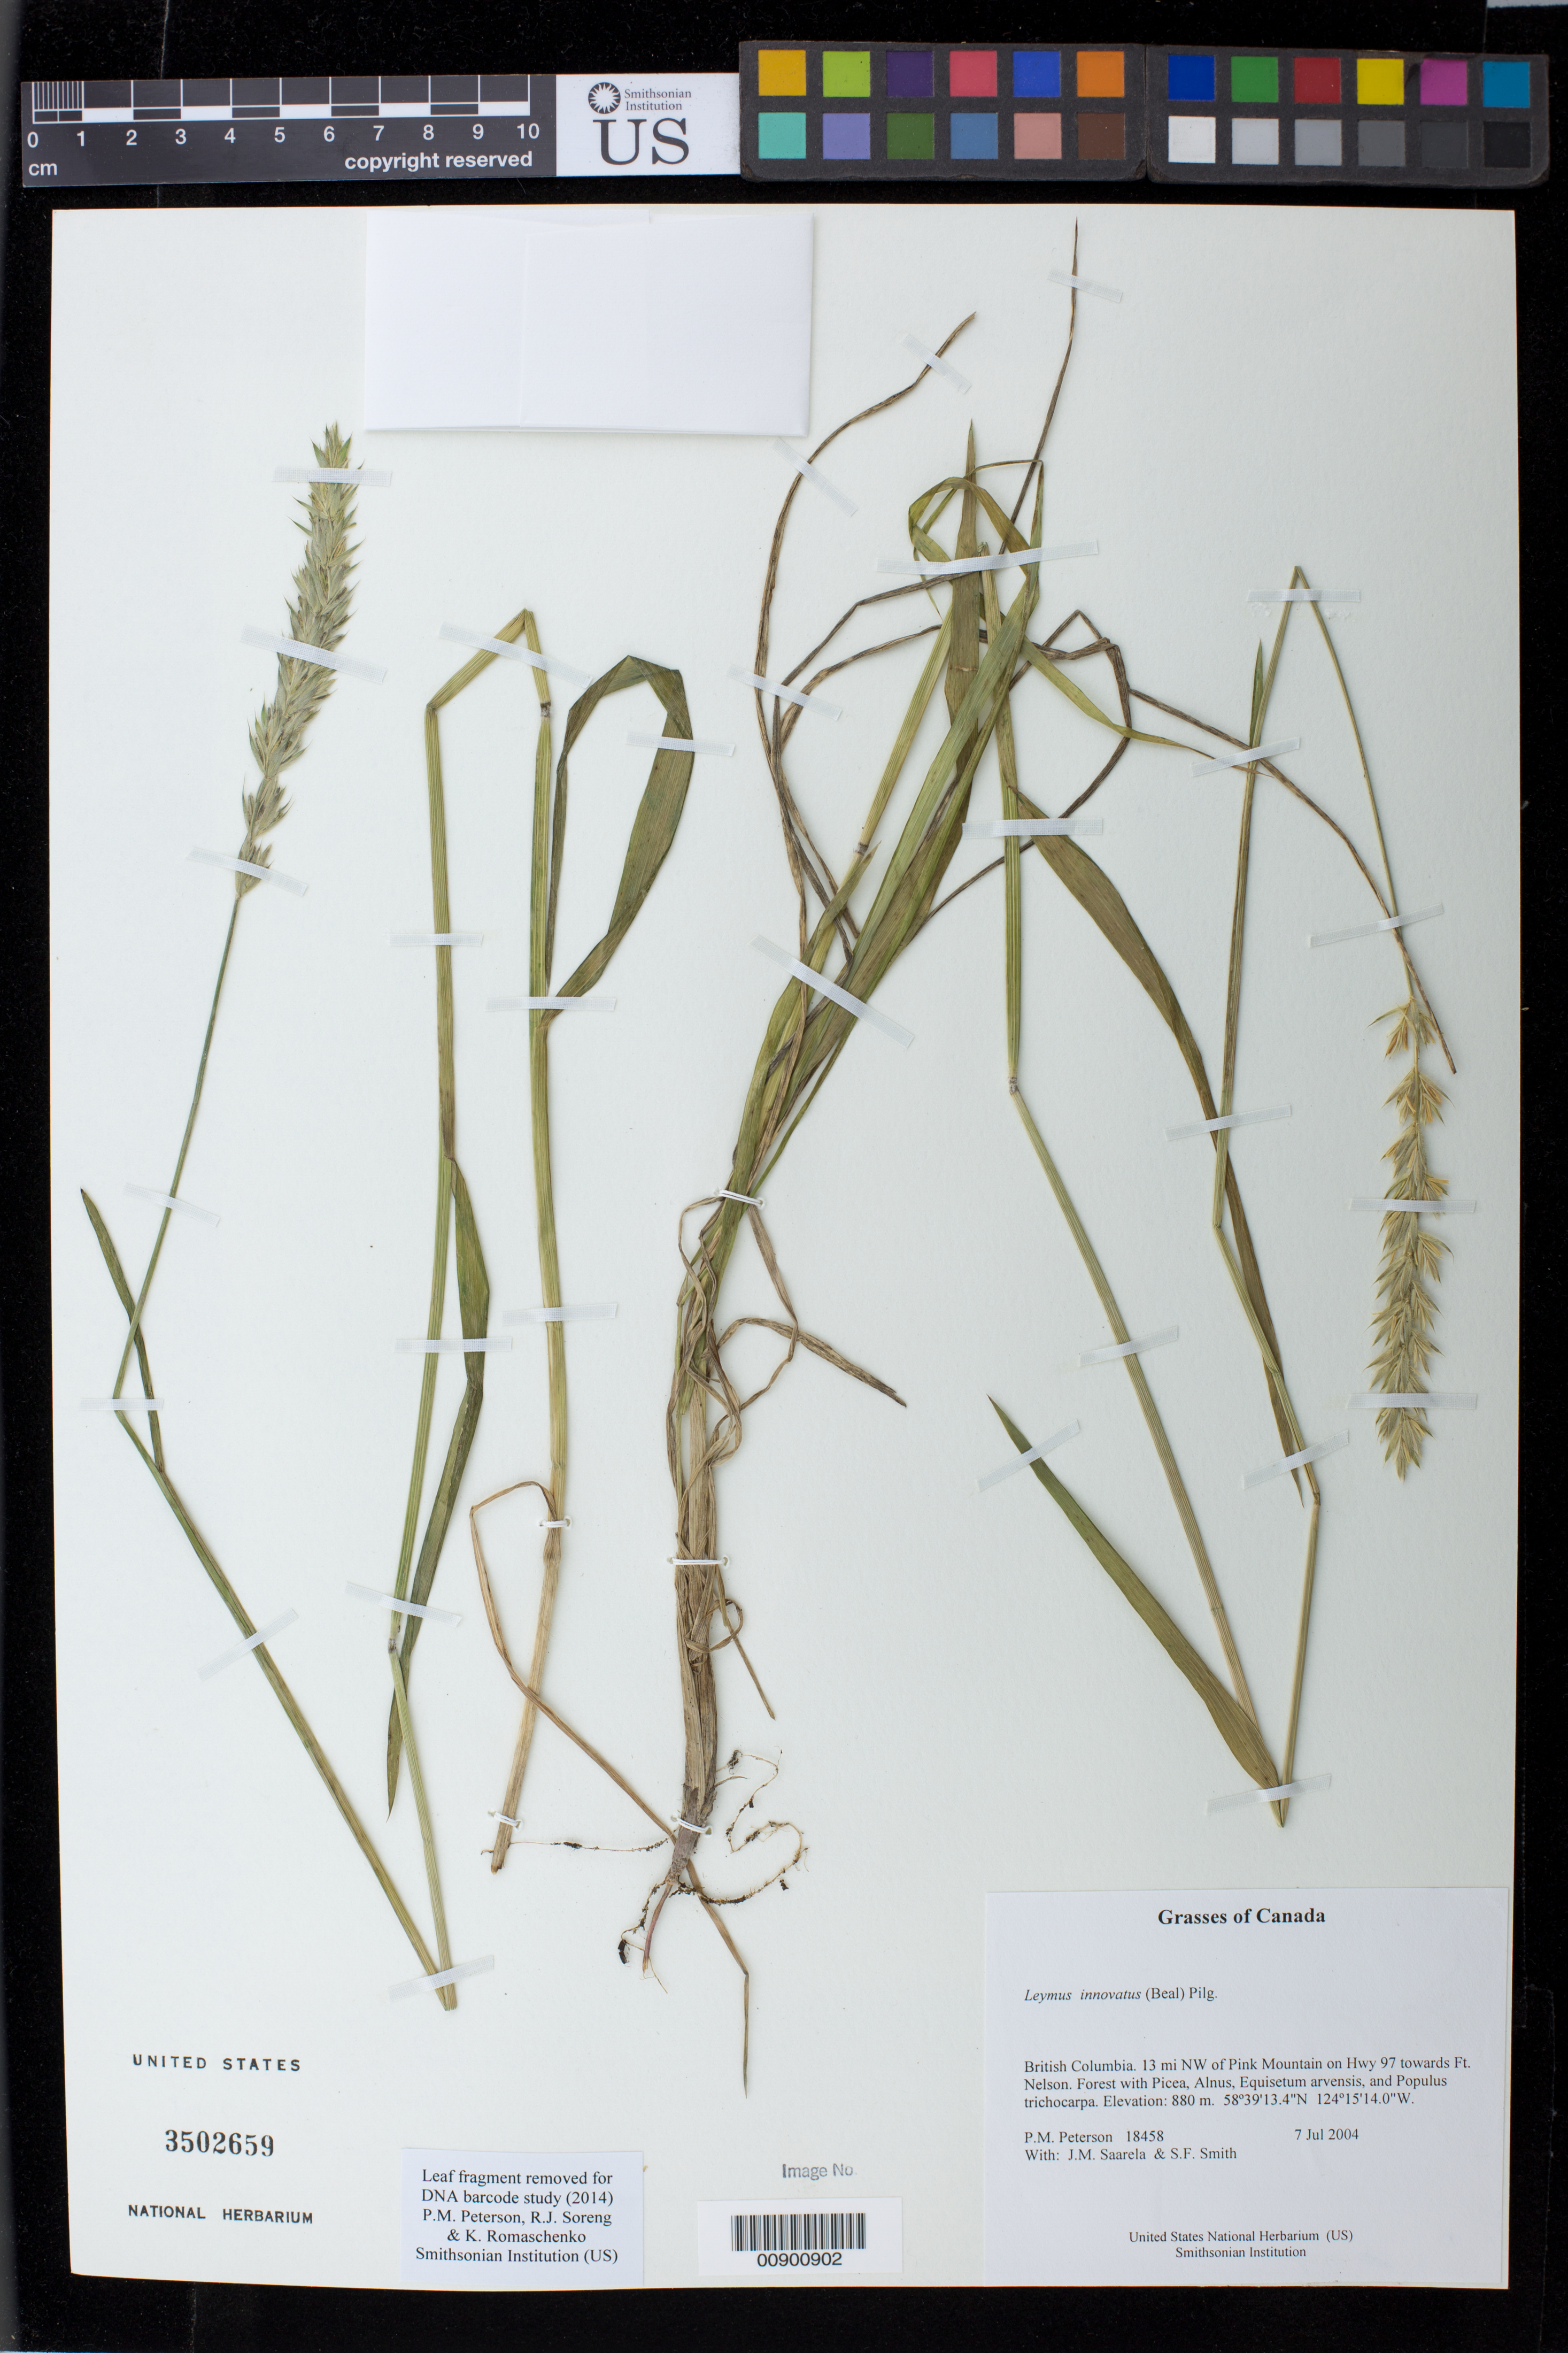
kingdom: Plantae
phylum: Tracheophyta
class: Liliopsida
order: Poales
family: Poaceae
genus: Leymus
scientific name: Leymus innovatus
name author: (W.J. Beal) Pilg.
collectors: P. M. Peterson, J. Saarela & S.F. Smith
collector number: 18458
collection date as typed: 07 Jul 2004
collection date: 2004-07-07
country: Canada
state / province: British Columbia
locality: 13 mi NW of Pink Mountain on Hwy 97 towards Ft. Nelson. Forest with Picea, Alnus, Equisetum arvensis, and Populus trichocarpa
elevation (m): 880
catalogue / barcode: US 3502659